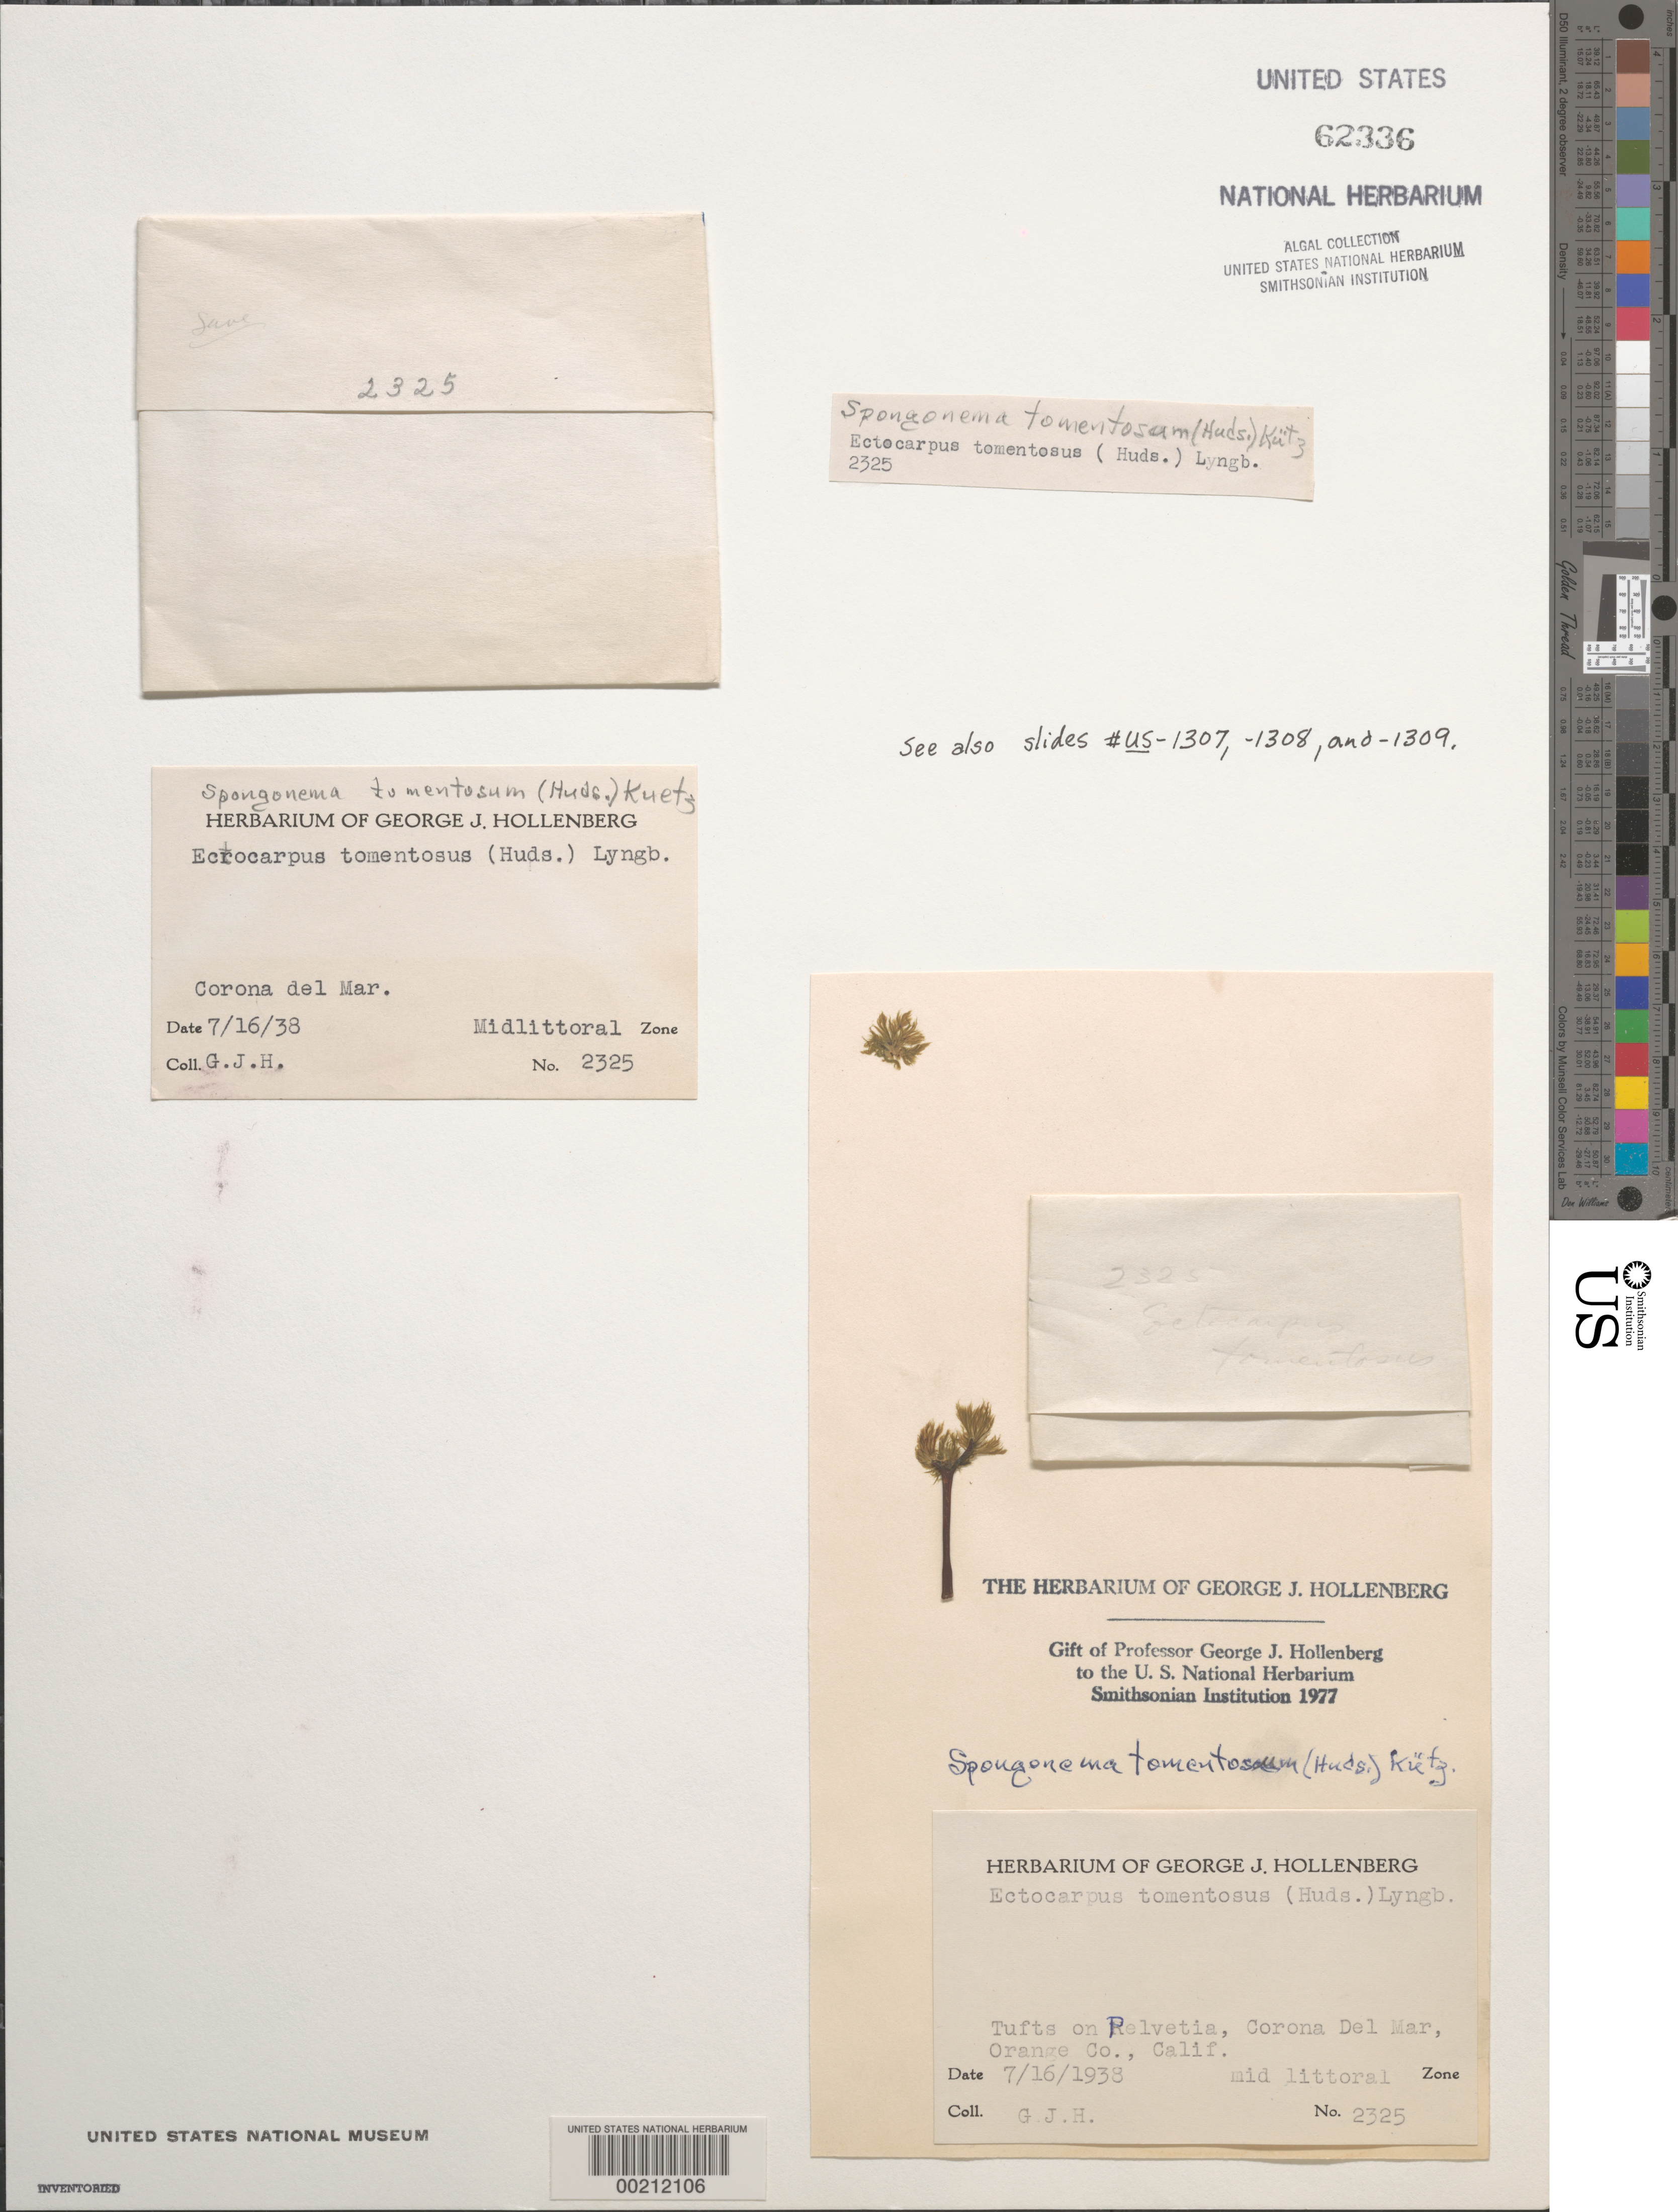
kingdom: Chromista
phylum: Ochrophyta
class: Phaeophyceae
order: Ectocarpales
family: Ectocarpaceae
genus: Spongonema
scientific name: Spongonema tomentosum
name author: (Huds.) Kütz.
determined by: Hollenberg, George J.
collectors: G. Hollenberg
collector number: GJH 2325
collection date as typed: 16 Jul 1938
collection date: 1938-07-16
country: United States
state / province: California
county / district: Orange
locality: Corona del Mar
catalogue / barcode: US 62336